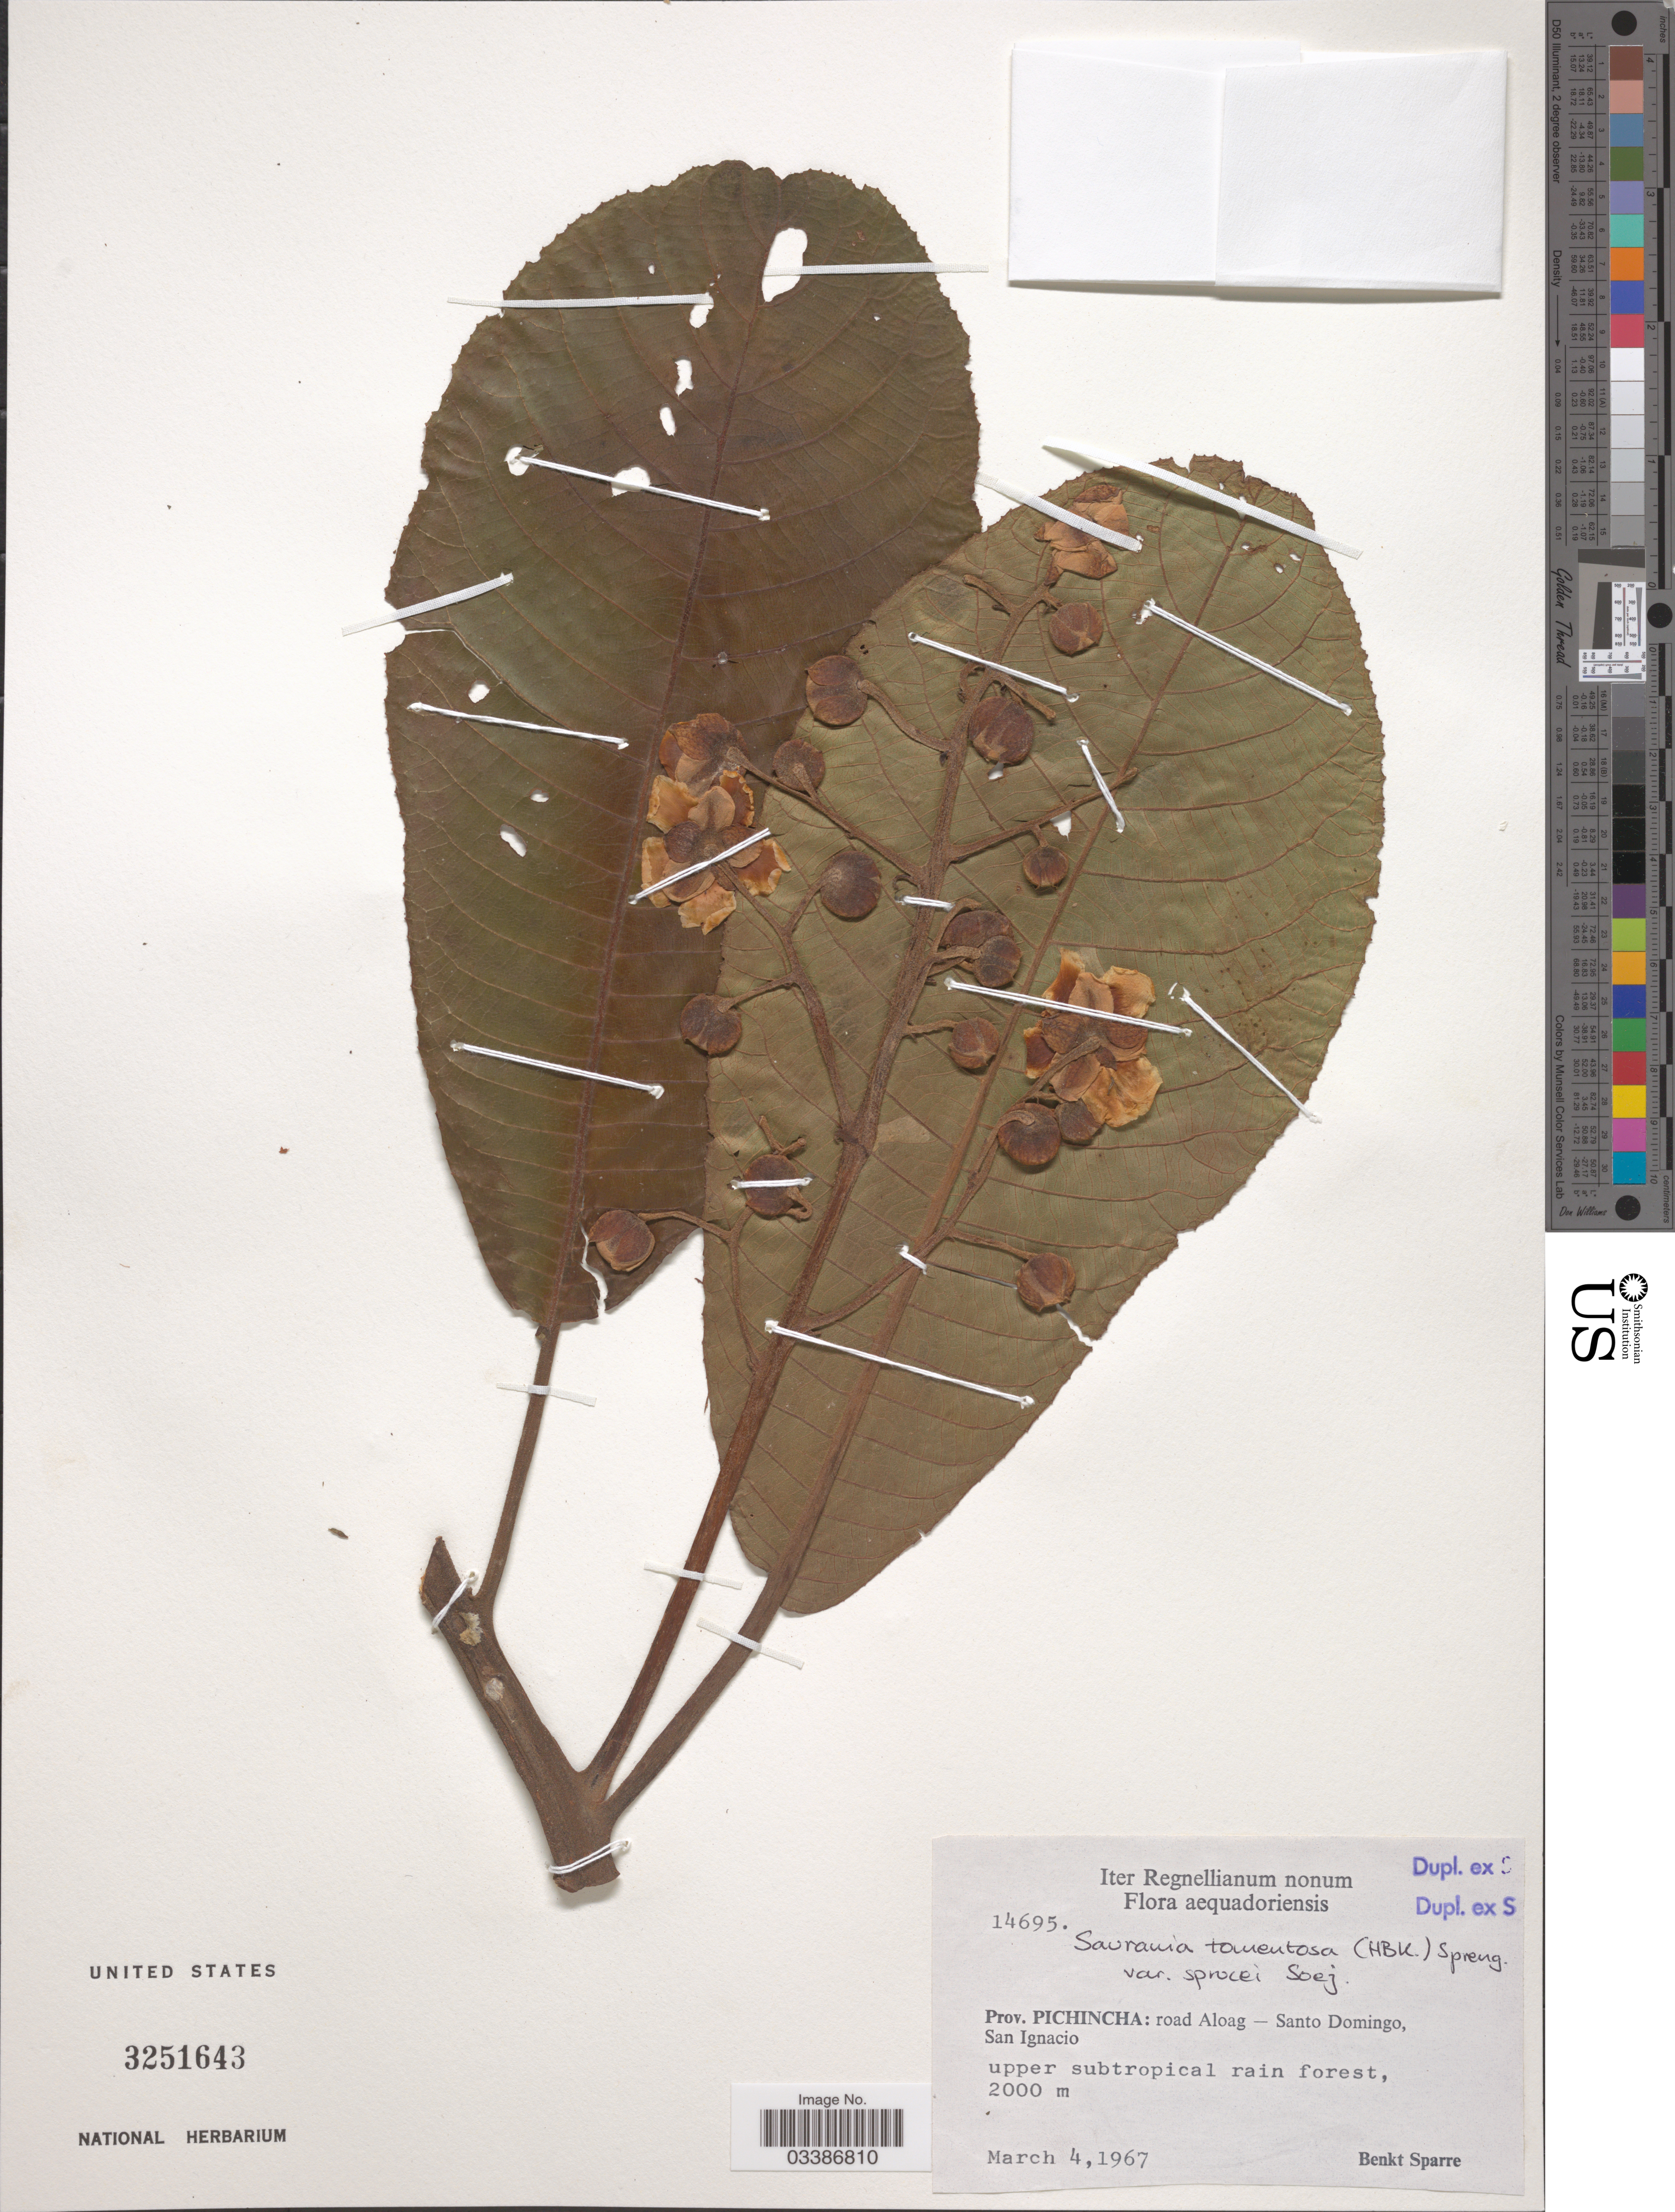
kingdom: Plantae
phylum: Tracheophyta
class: Magnoliopsida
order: Ericales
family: Actinidiaceae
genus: Saurauia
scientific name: Saurauia tomentosa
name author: (Kunth) Spreng.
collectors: B. Sparre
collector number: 14695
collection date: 1967-03-04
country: Ecuador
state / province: Pichincha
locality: Road Aloag - Santo Domingo, San Ignacio, upper subtropical rainforest.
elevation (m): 2000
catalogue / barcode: US 3251643